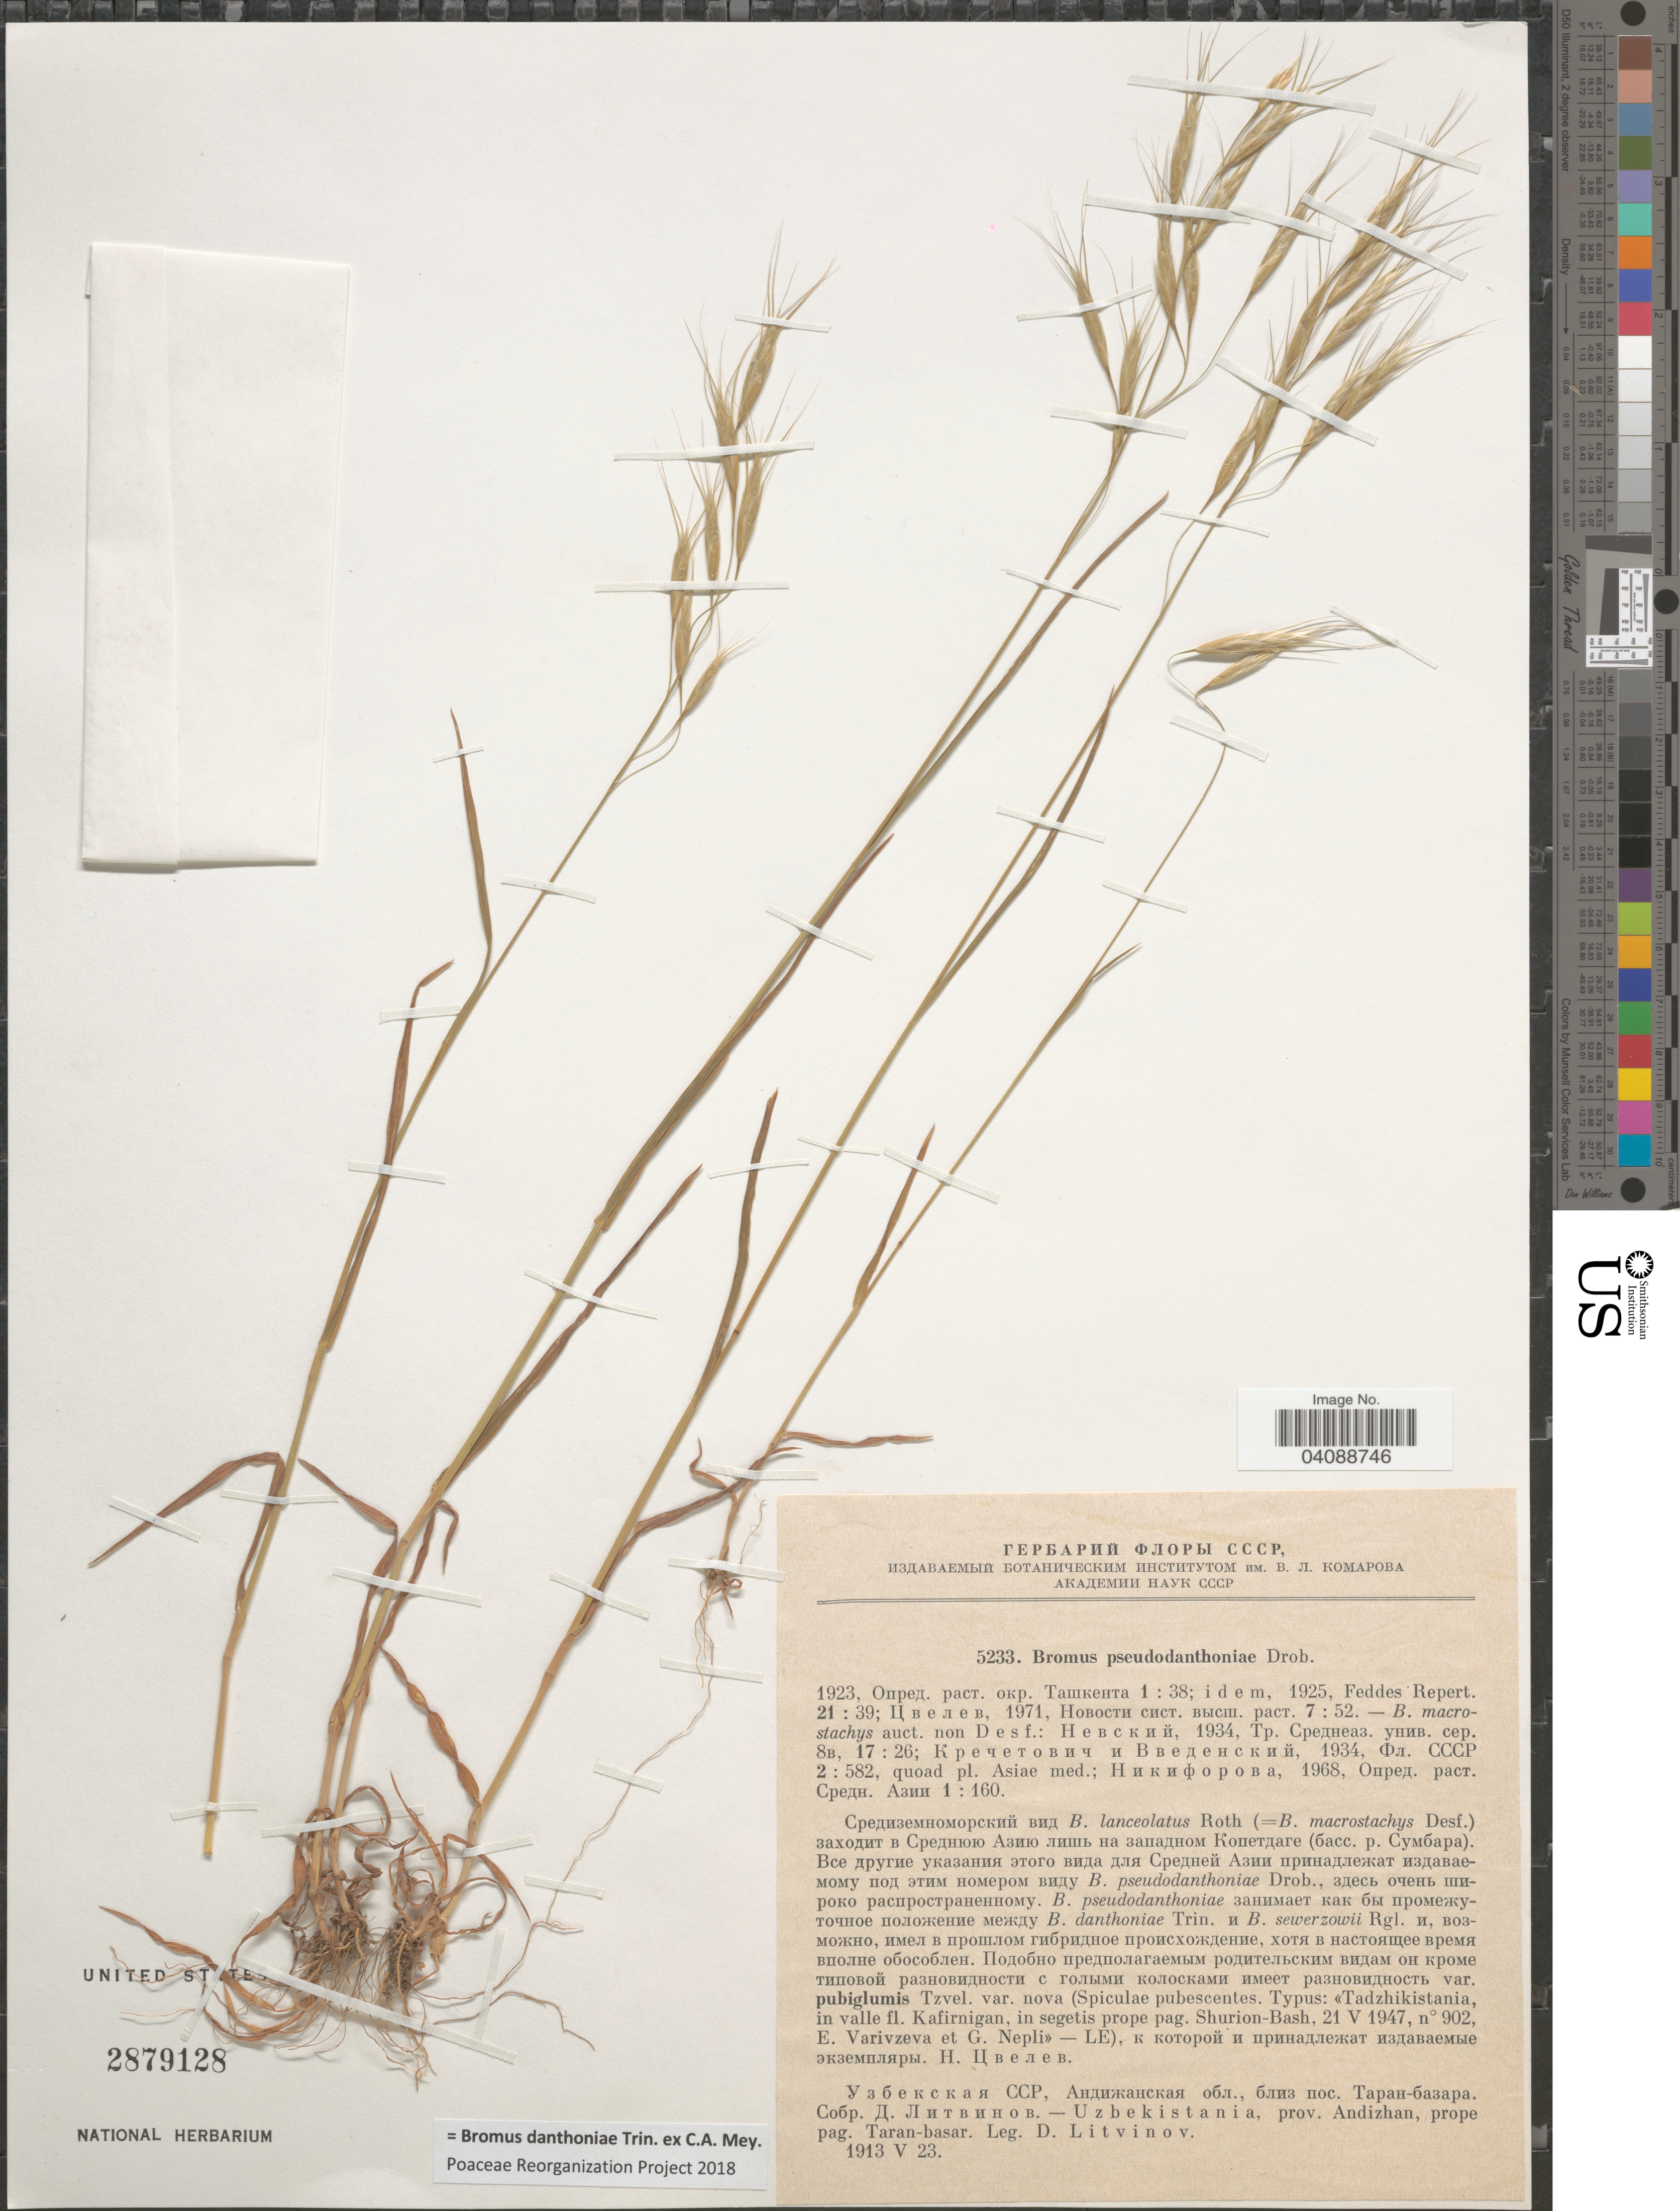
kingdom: Plantae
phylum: Tracheophyta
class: Liliopsida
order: Poales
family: Poaceae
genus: Bromus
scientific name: Bromus danthoniae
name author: Trin. ex C.A. Mey.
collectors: D. Litvinov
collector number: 5233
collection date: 1913-05-23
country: Uzbekistan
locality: Prov. Andizhan, prope pag. Taran-basar.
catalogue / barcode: US 2879128